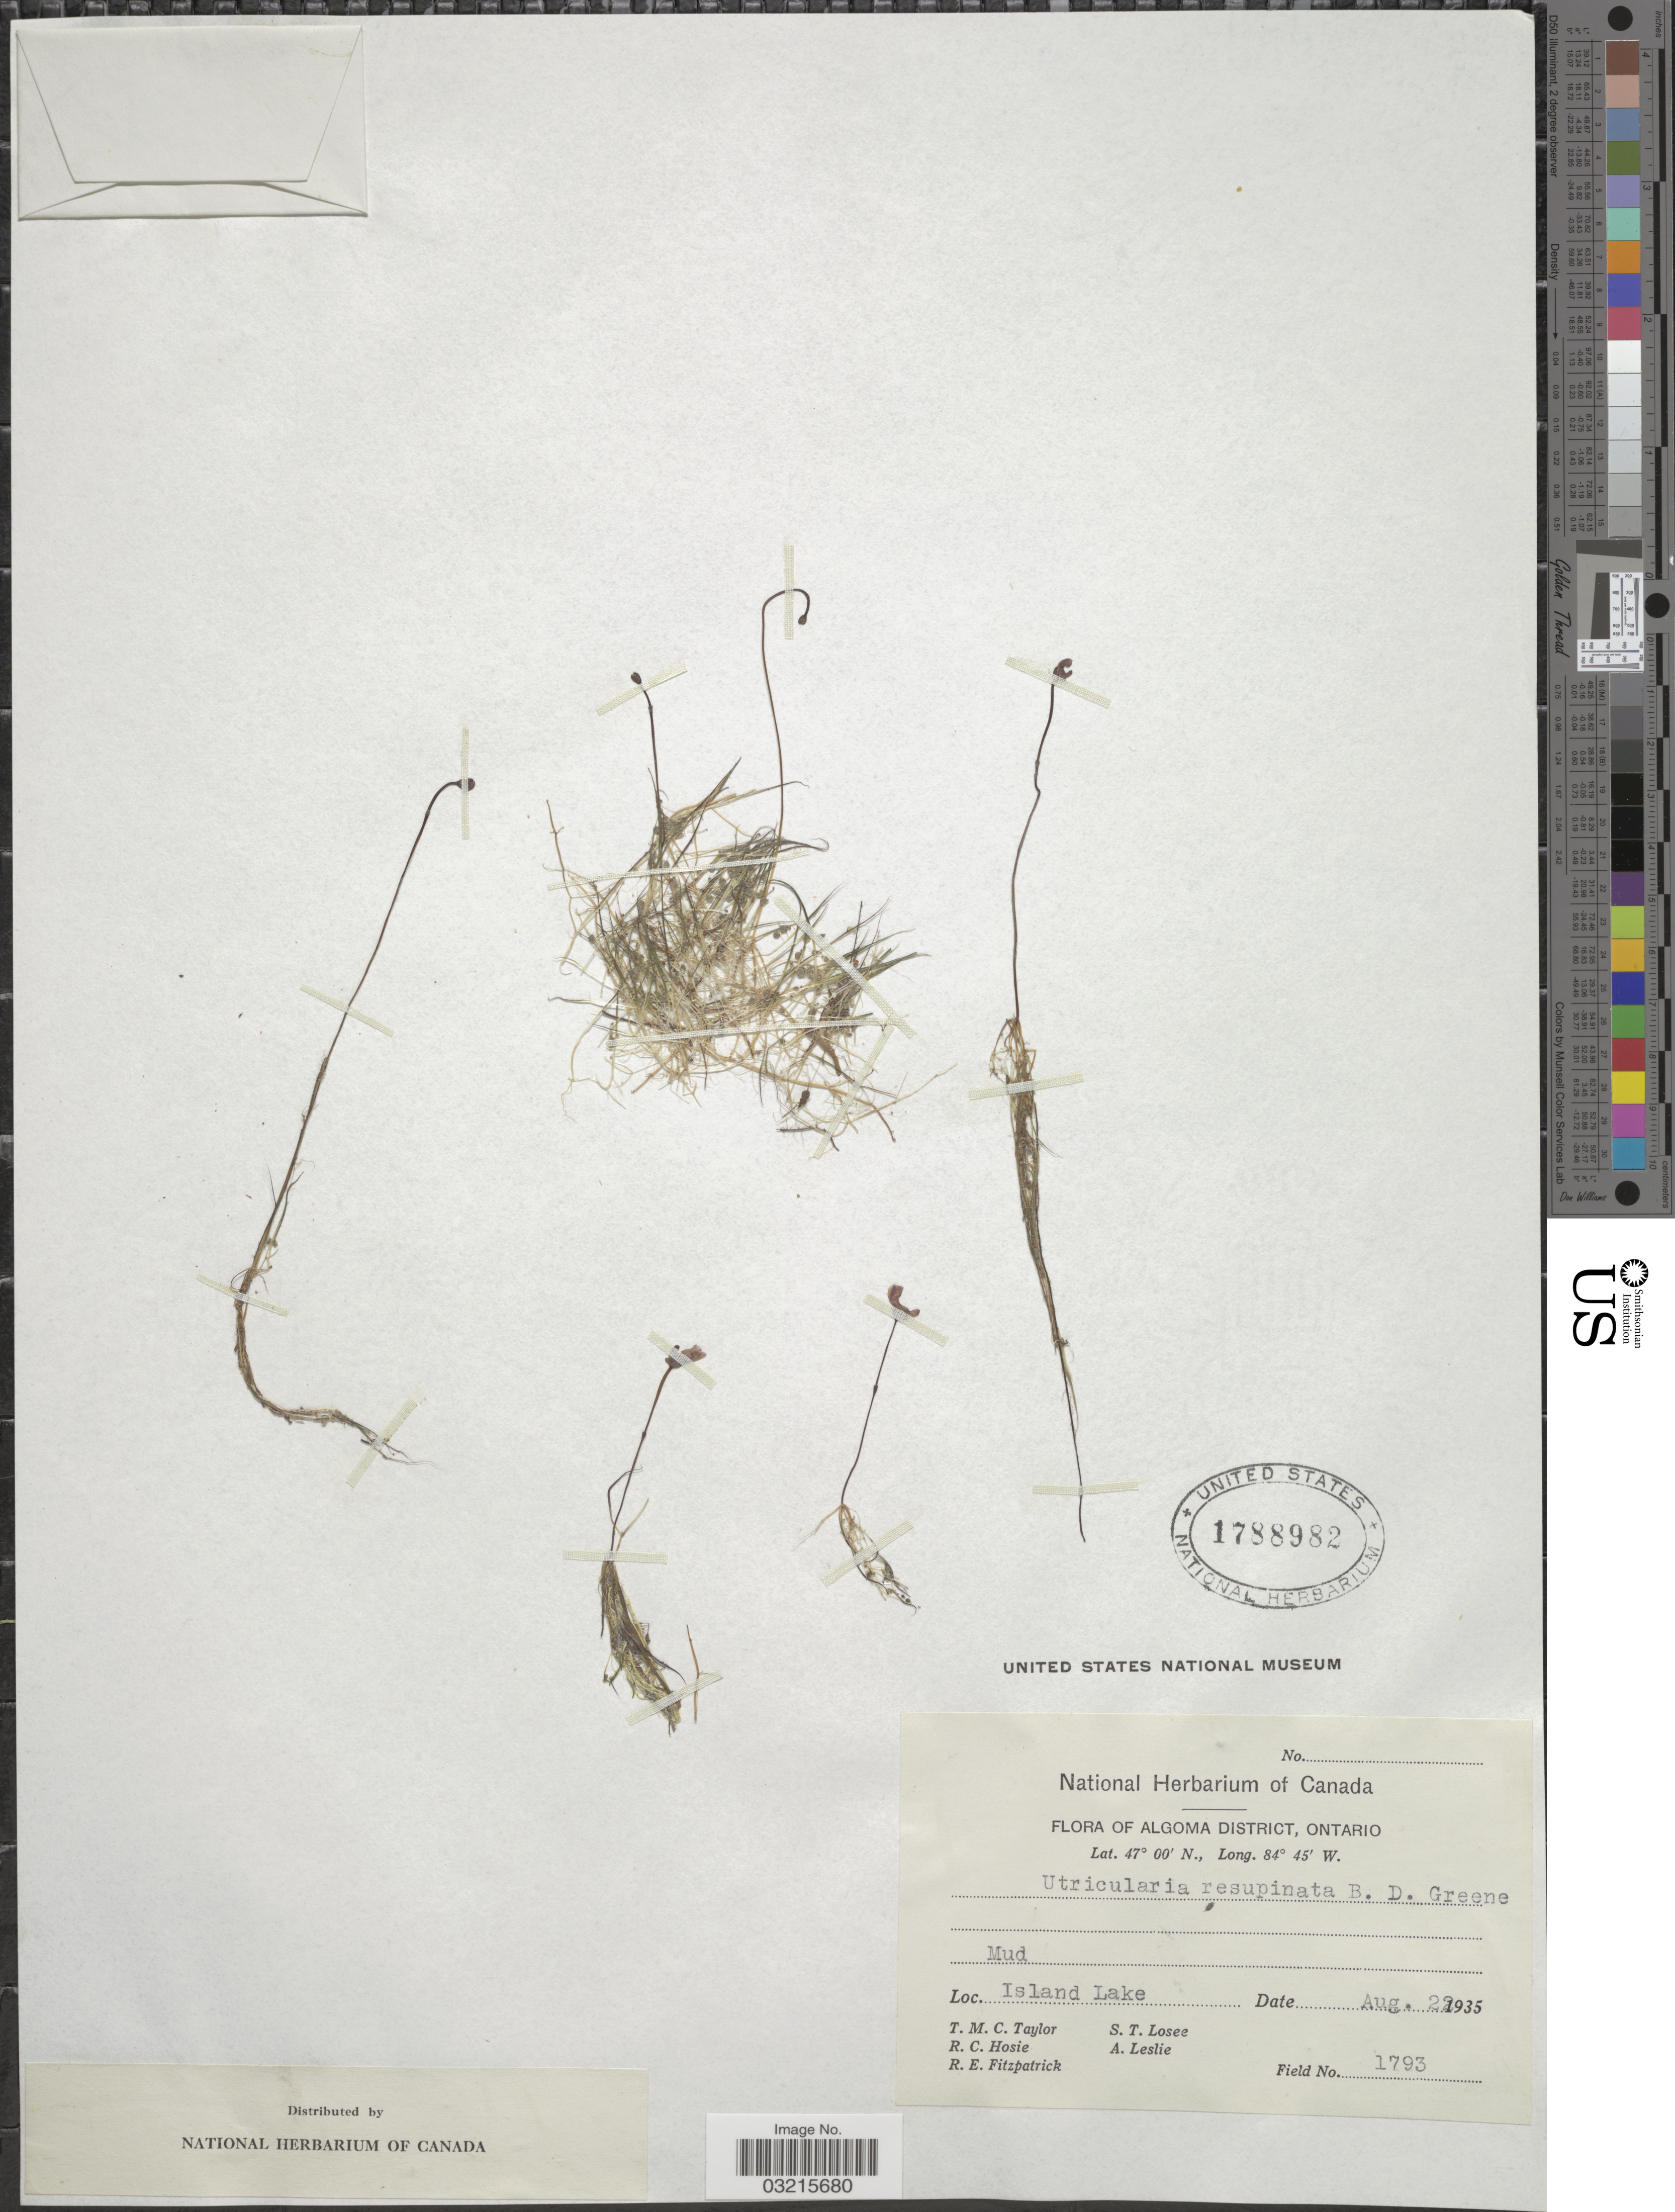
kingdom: Plantae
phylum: Tracheophyta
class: Magnoliopsida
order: Lamiales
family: Lentibulariaceae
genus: Utricularia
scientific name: Utricularia resupinata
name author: B.D. Greene ex Bigelow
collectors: T. M. C. Taylor, R. Hosie, R. Fitzpatrick, S. Losee & A. Leslie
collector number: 1793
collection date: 1935-08-22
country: Canada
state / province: Ontario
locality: Algoma District, Island Lake.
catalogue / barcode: US 1788982